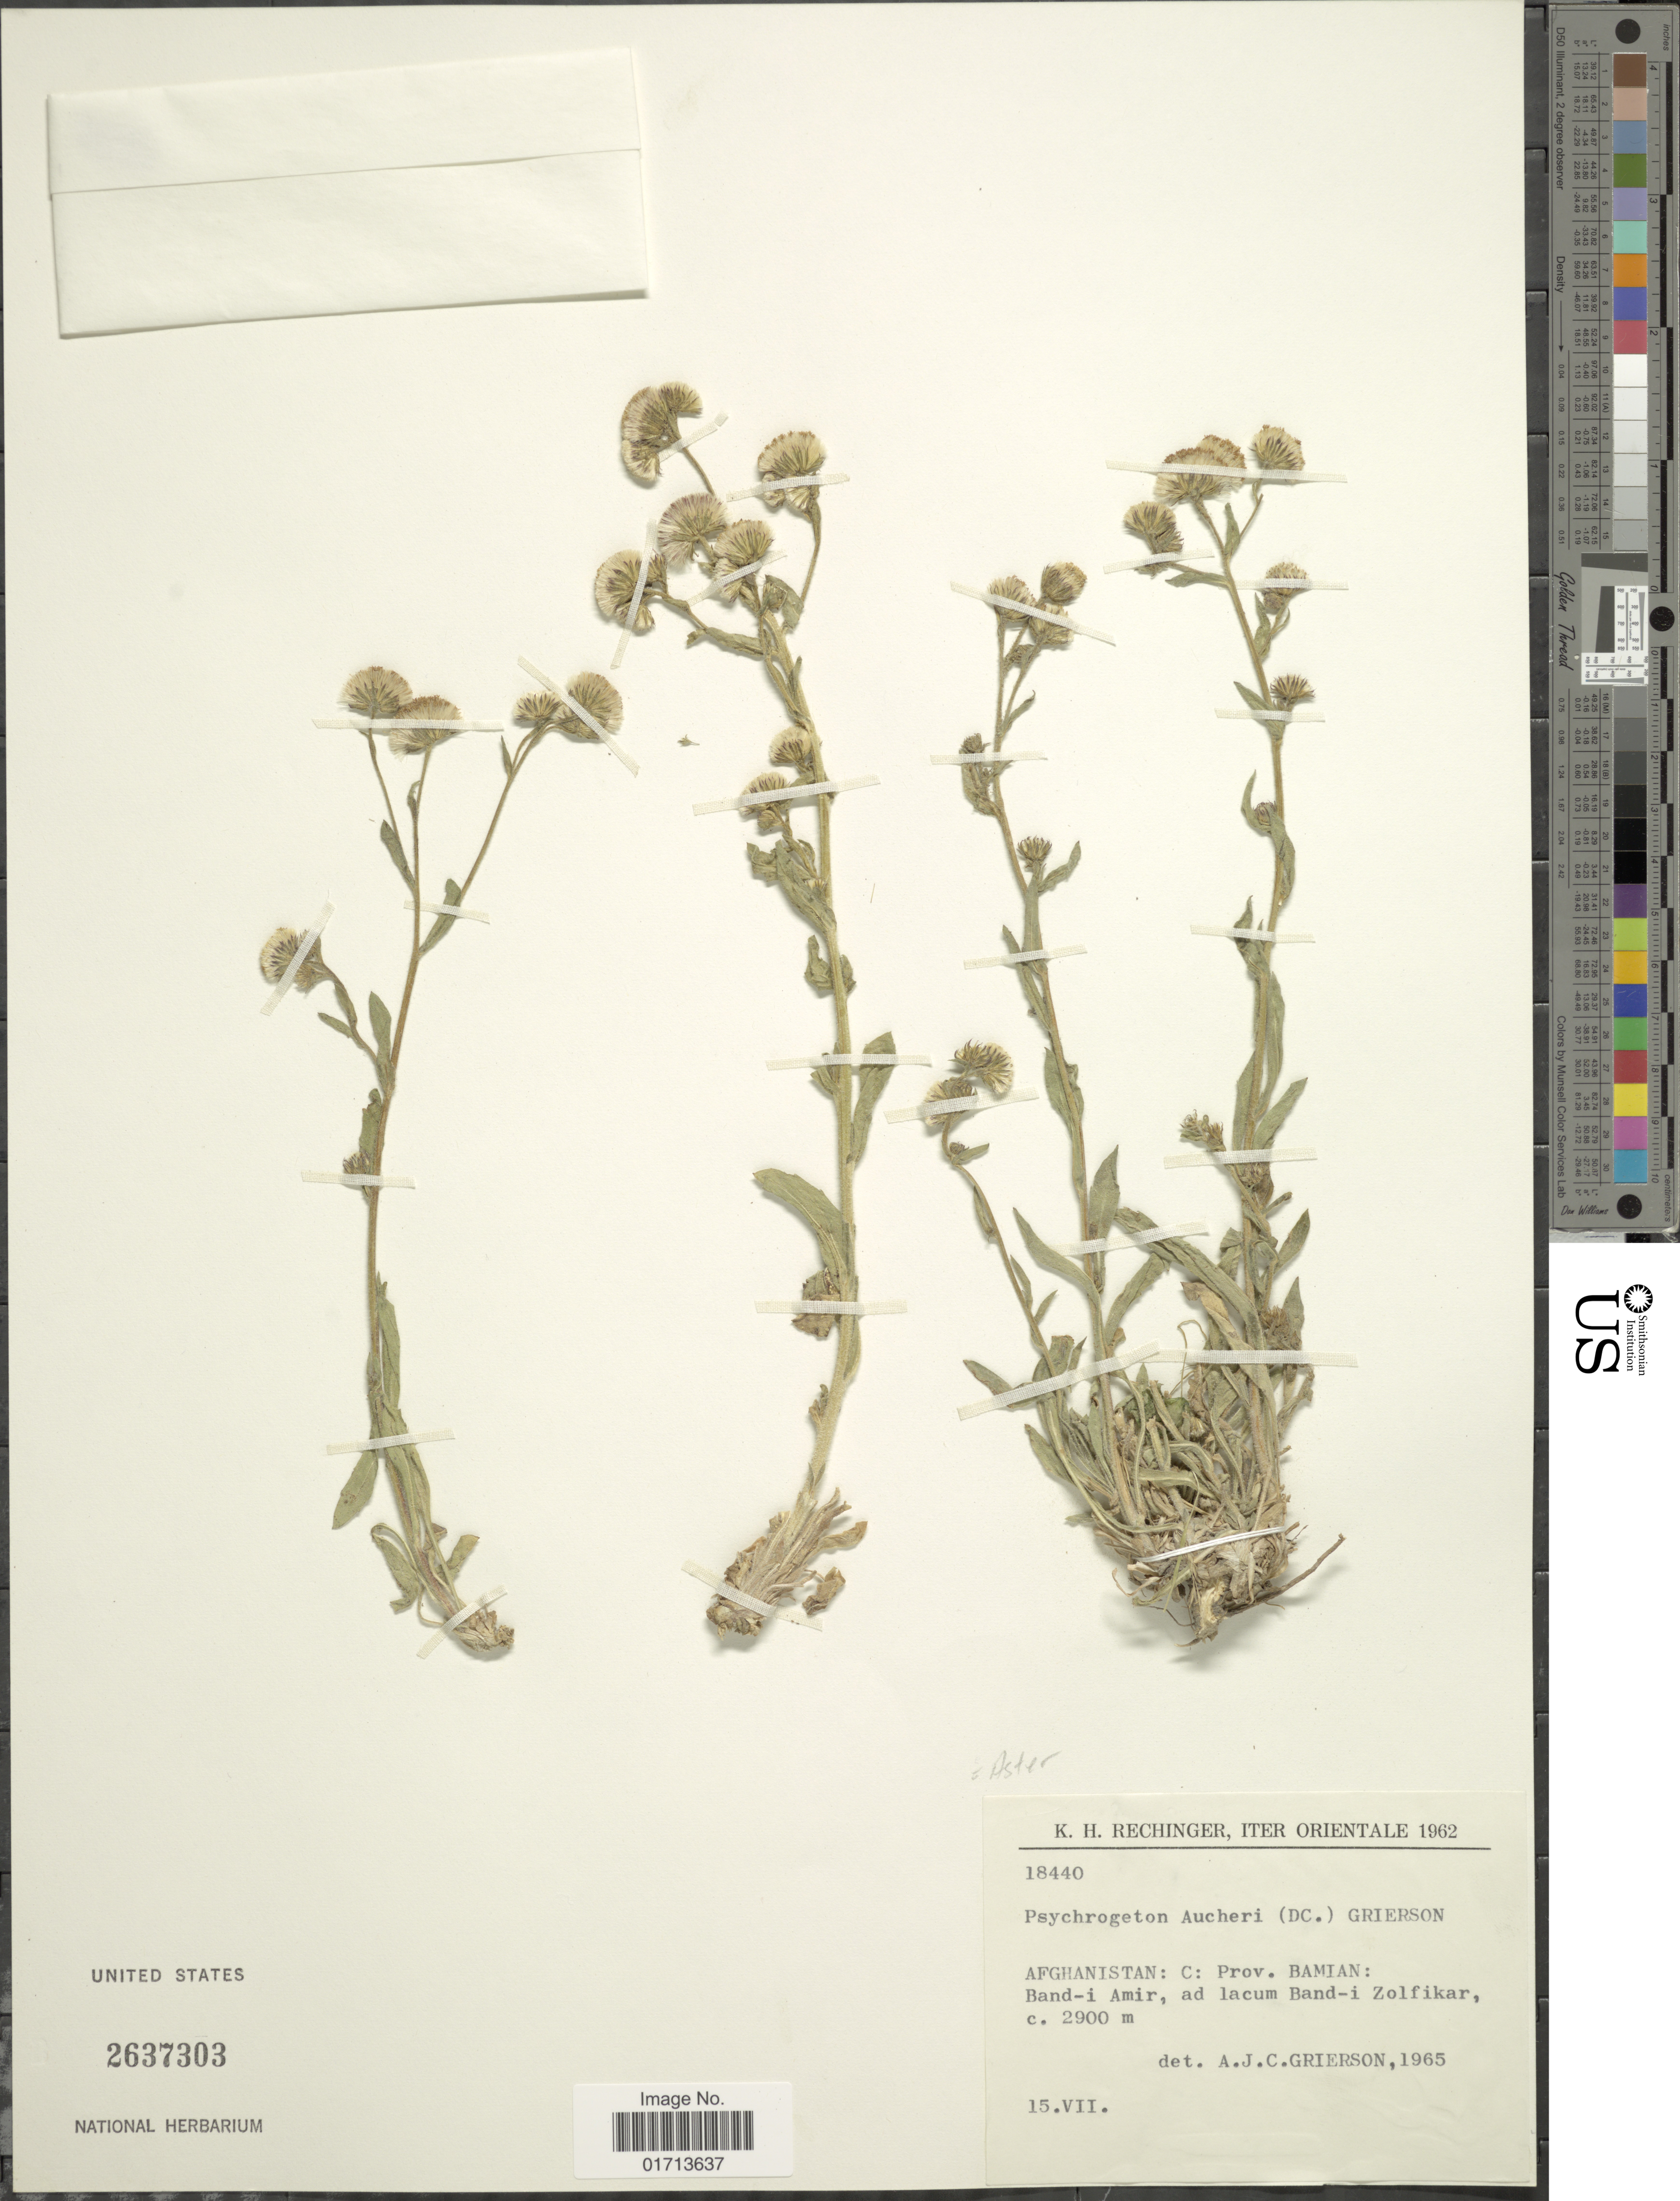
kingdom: Plantae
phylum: Tracheophyta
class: Magnoliopsida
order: Asterales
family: Asteraceae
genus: Psychrogeton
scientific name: Psychrogeton aucheri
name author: (DC.) Grierson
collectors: K. H. Rechinger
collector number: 18440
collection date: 1962-07-15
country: Afghanistan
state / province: Bamian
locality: Band-i Amir, ad lacum Band-i Zolfikar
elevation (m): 2900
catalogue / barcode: US 2637303